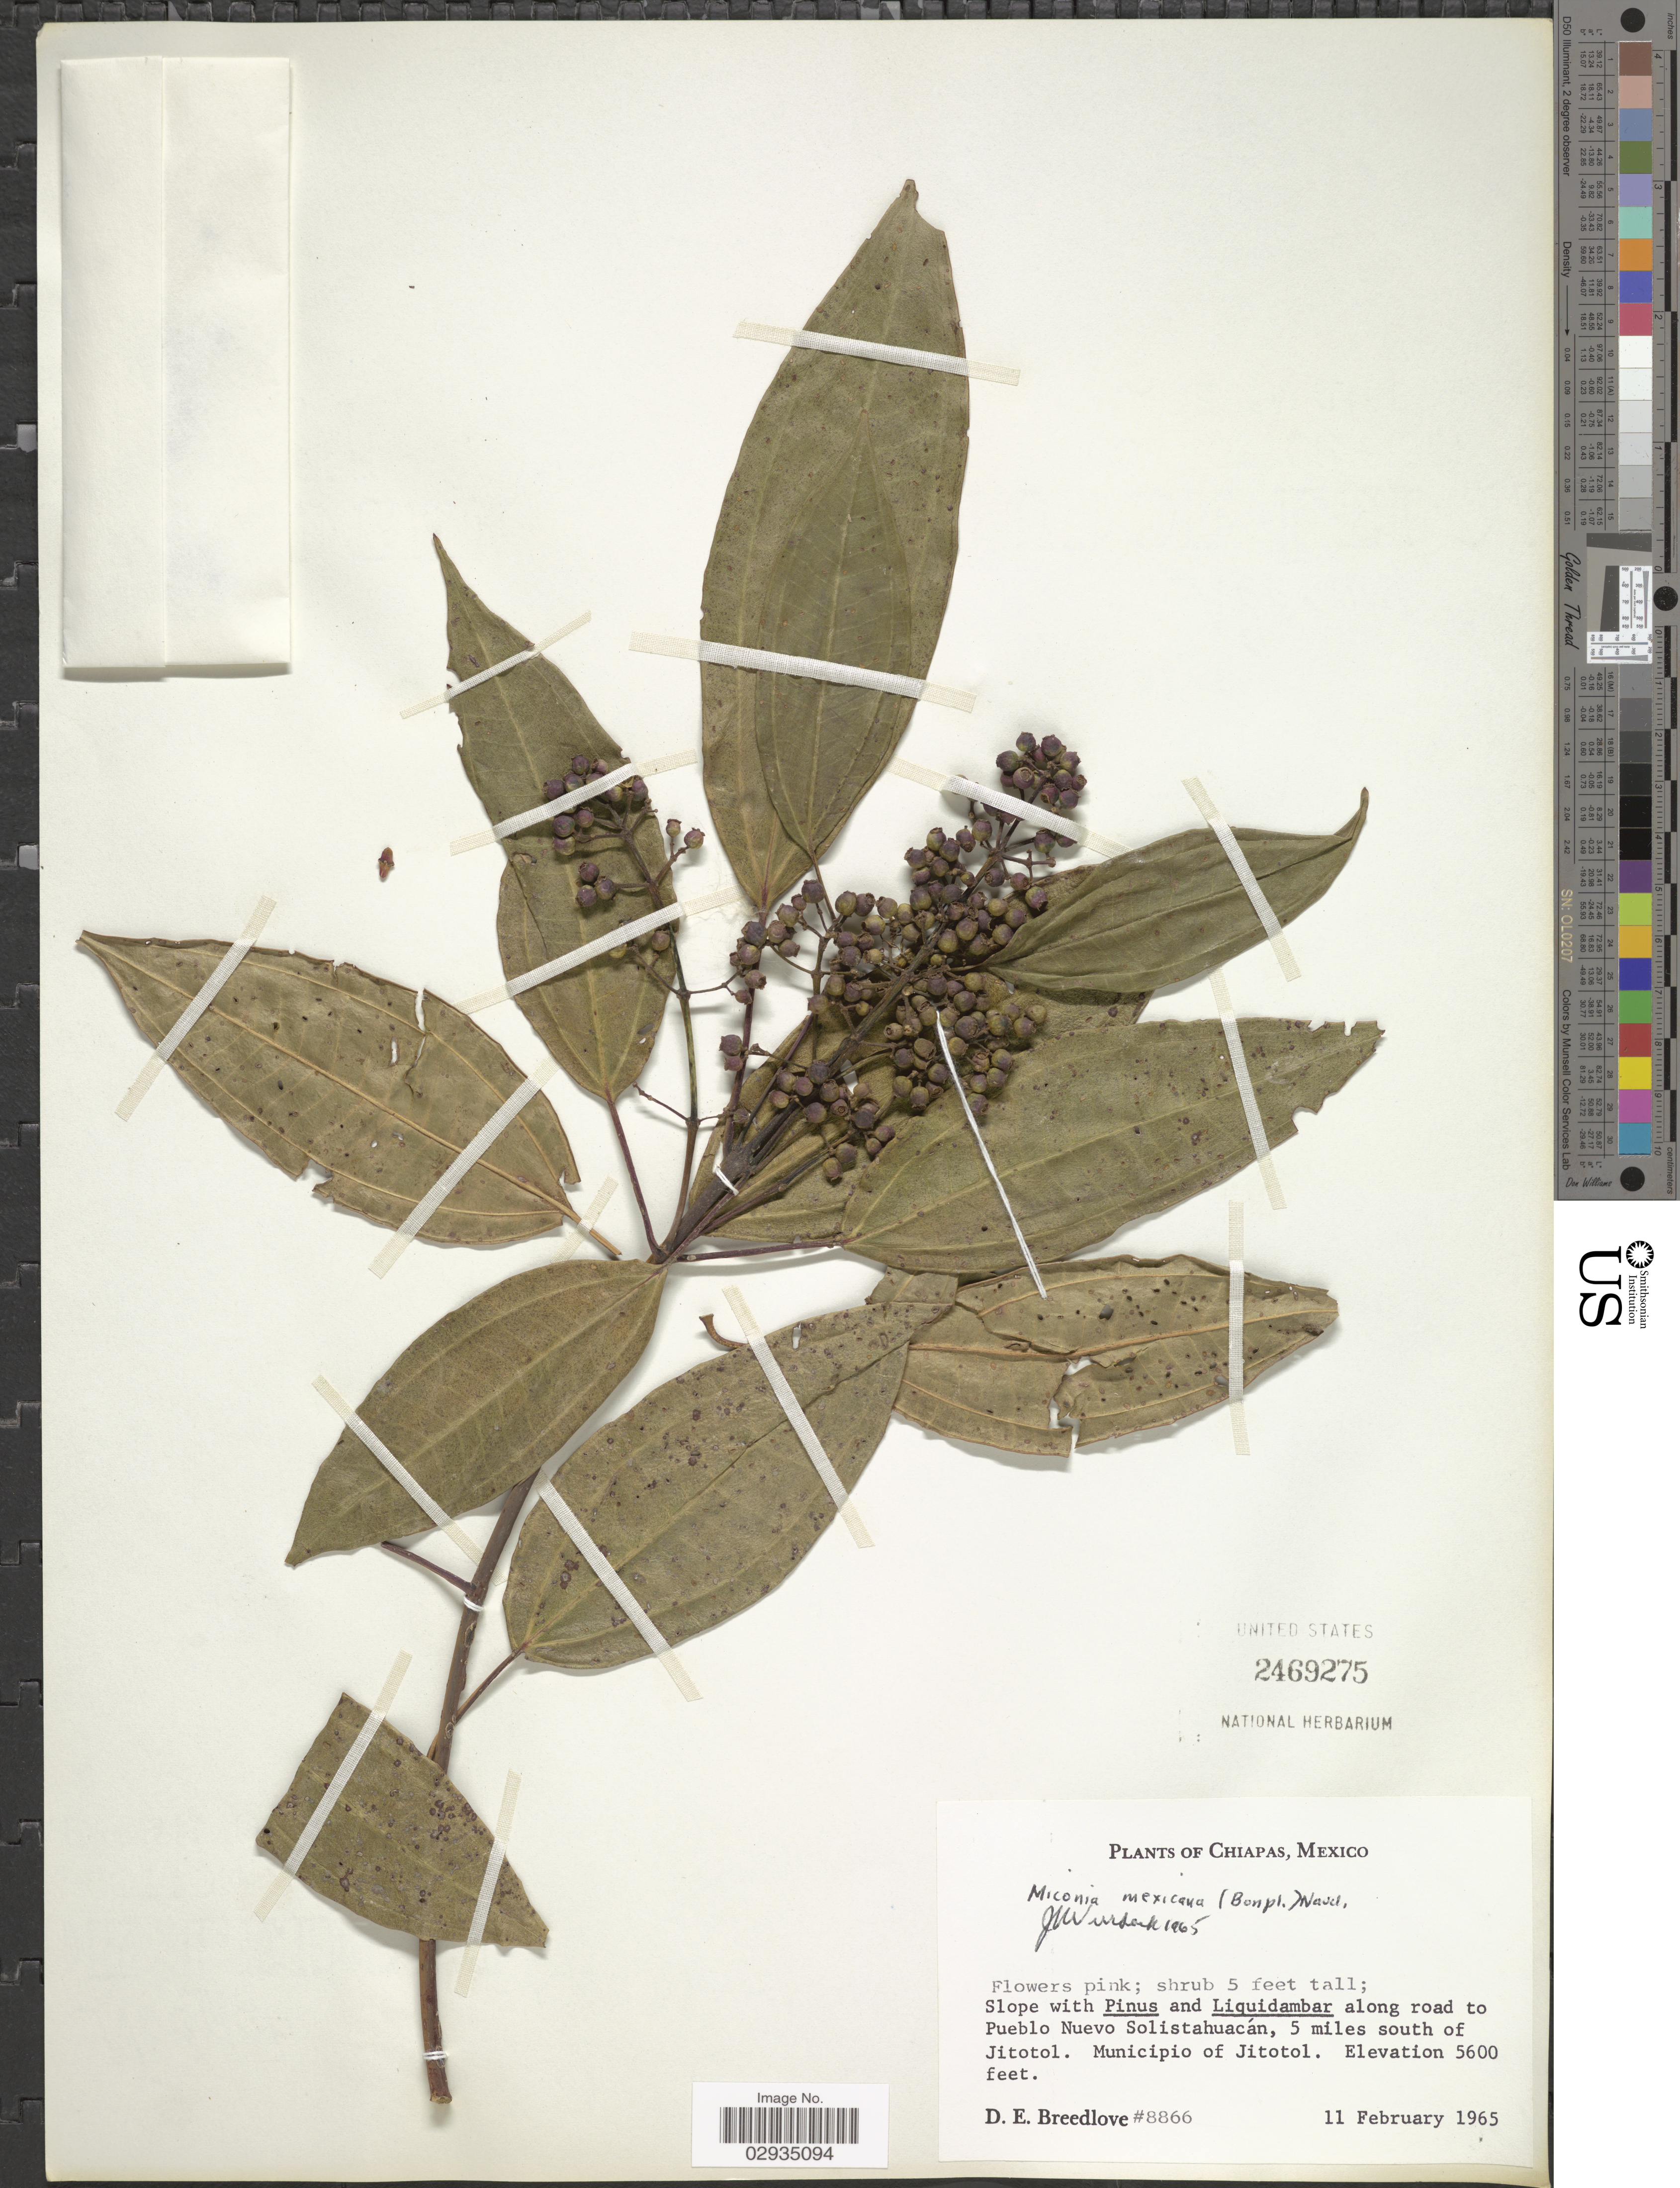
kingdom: Plantae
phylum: Tracheophyta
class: Magnoliopsida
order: Myrtales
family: Melastomataceae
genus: Miconia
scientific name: Miconia mexicana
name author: (Bonpl.) Naudin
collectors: D. E. Breedlove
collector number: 8866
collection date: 1965-02-11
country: Mexico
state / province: Chiapas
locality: Along road to Pueblo Nuevo Solistaghuacán, 5 miles south of Jitotol. Municipio of Jitotol.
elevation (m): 1707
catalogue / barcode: US 2469275